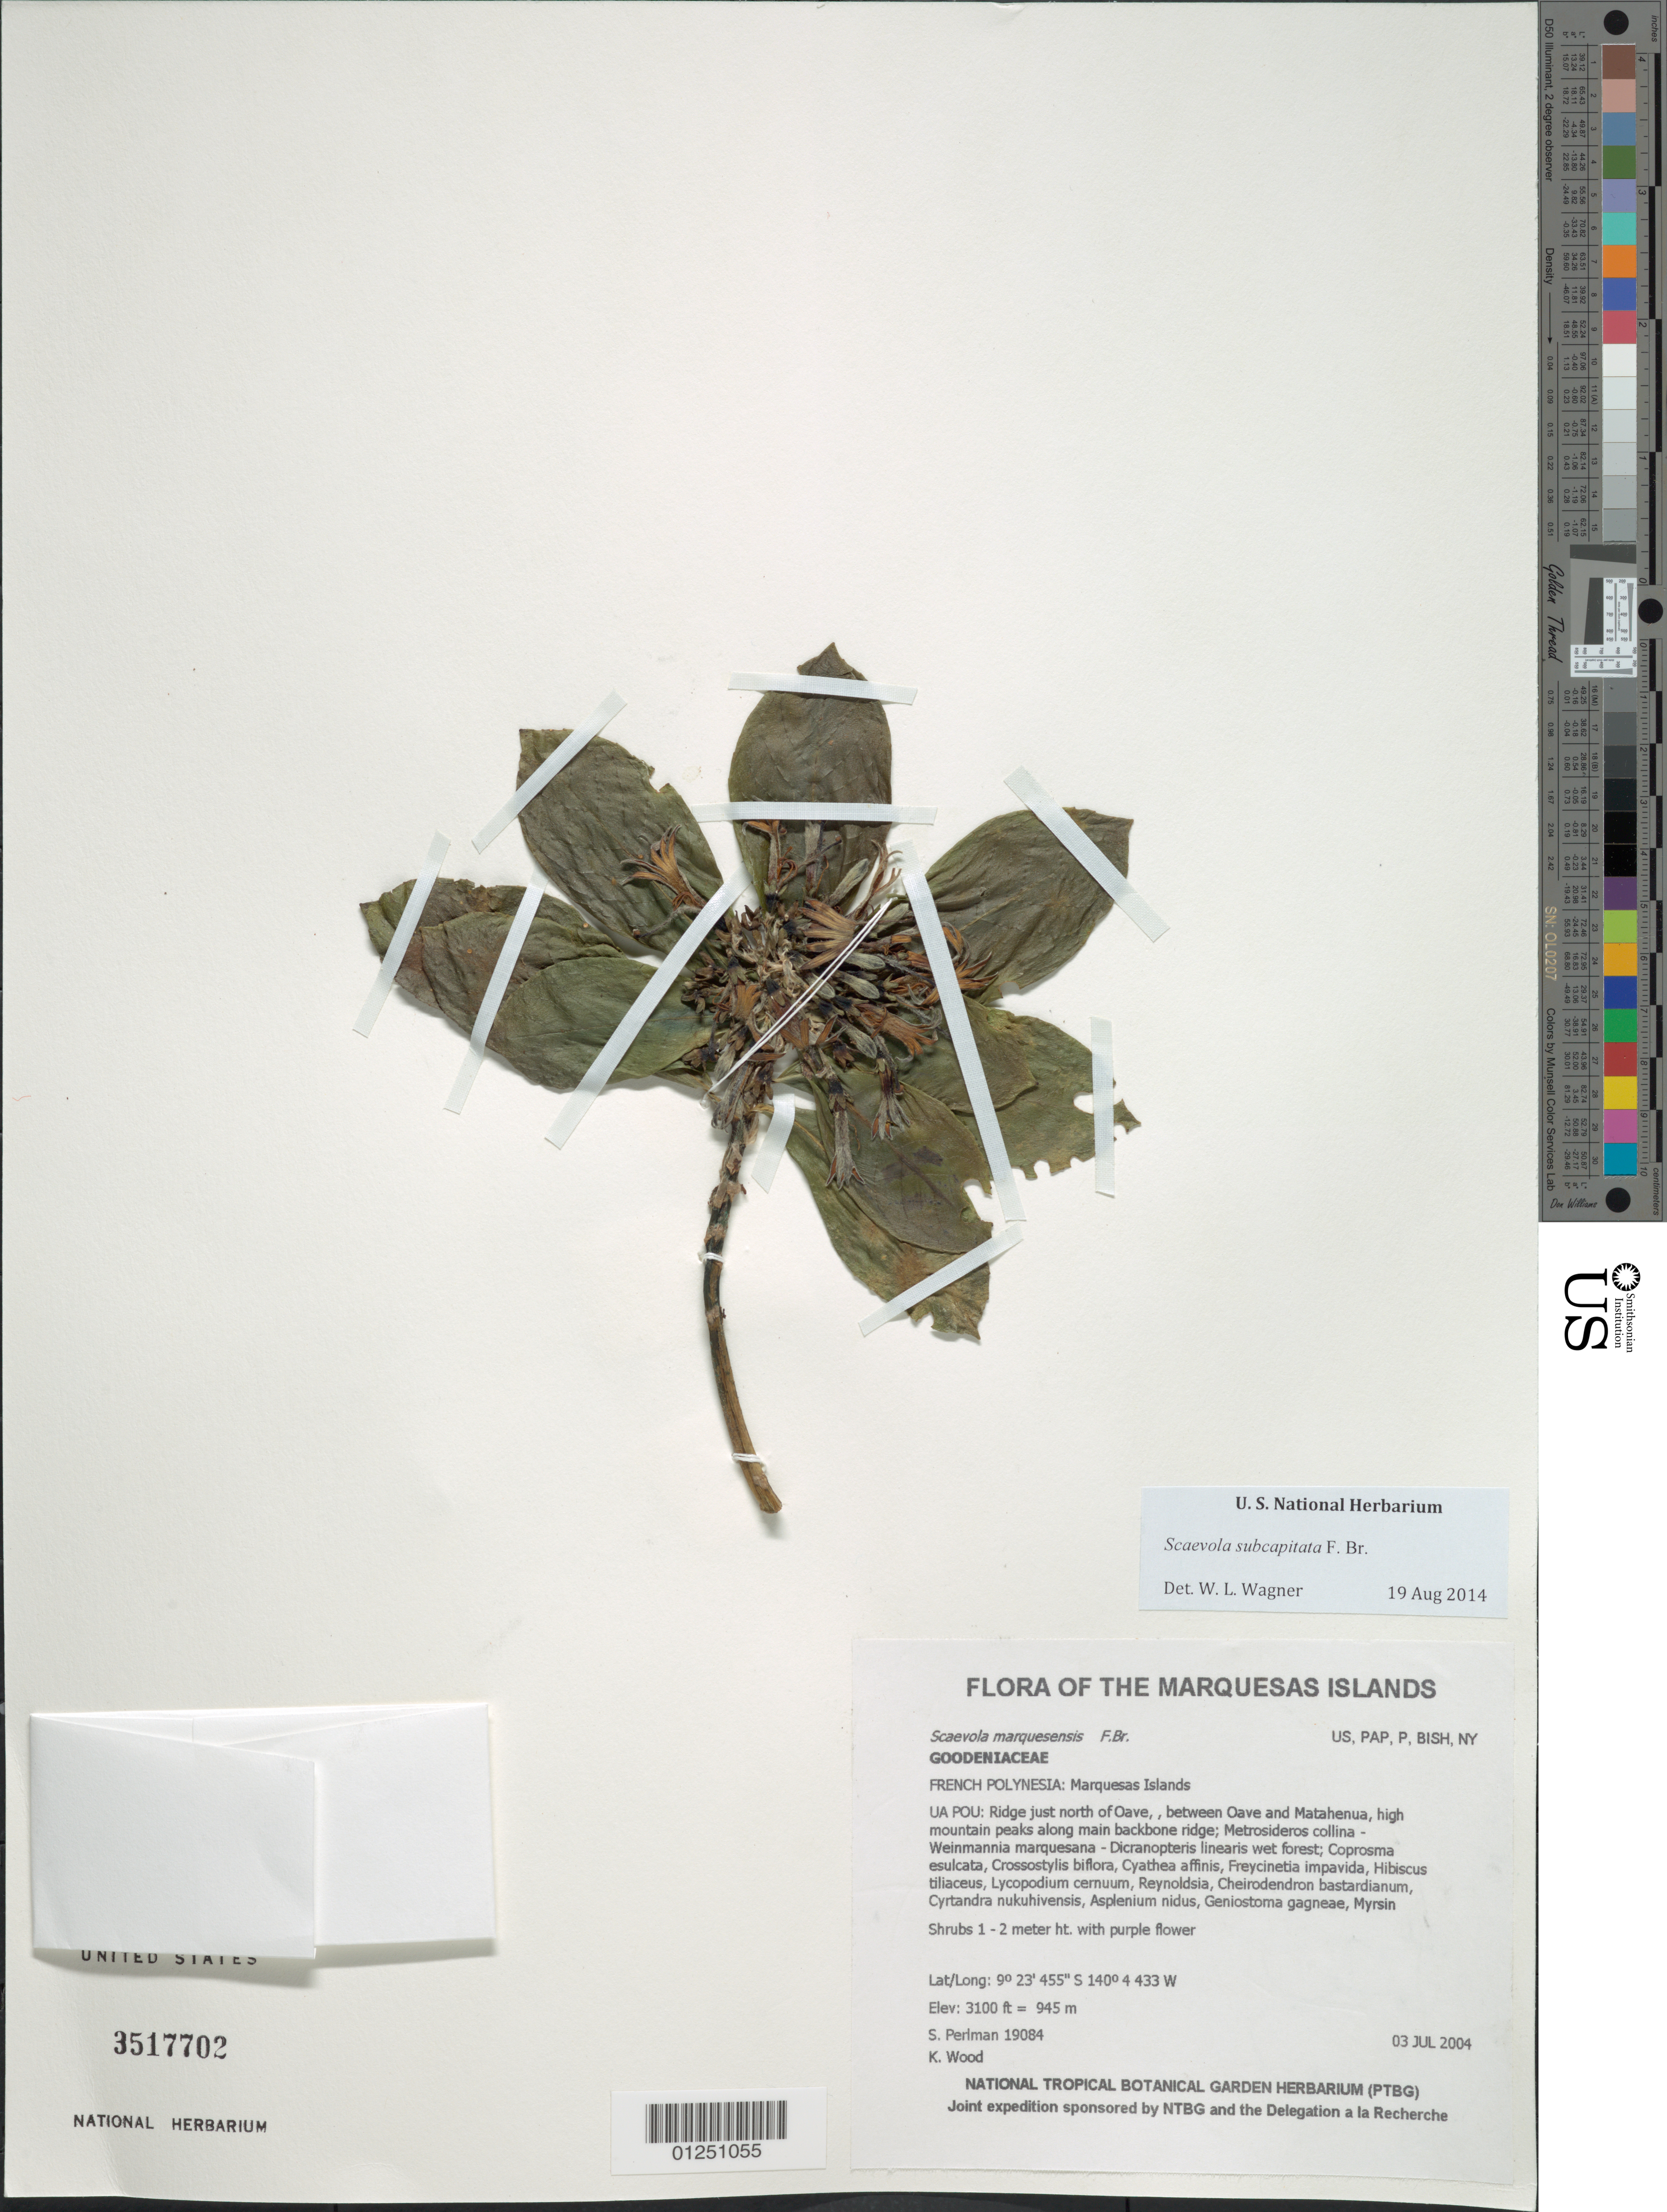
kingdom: Plantae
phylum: Tracheophyta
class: Magnoliopsida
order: Asterales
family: Goodeniaceae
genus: Scaevola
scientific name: Scaevola subcapitata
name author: F. Br.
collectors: S. P. Perlman & K. R. Wood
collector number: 19084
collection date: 2004-07-03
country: French Polynesia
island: Ua Pou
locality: Ridge just north of Oave, between Oave and Matahenua, high mountain peaks along main backbone ridge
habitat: Metrosideros collina - Weinmannia marquesana - Dicranopteris linearis wet forest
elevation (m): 945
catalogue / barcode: US 3517702